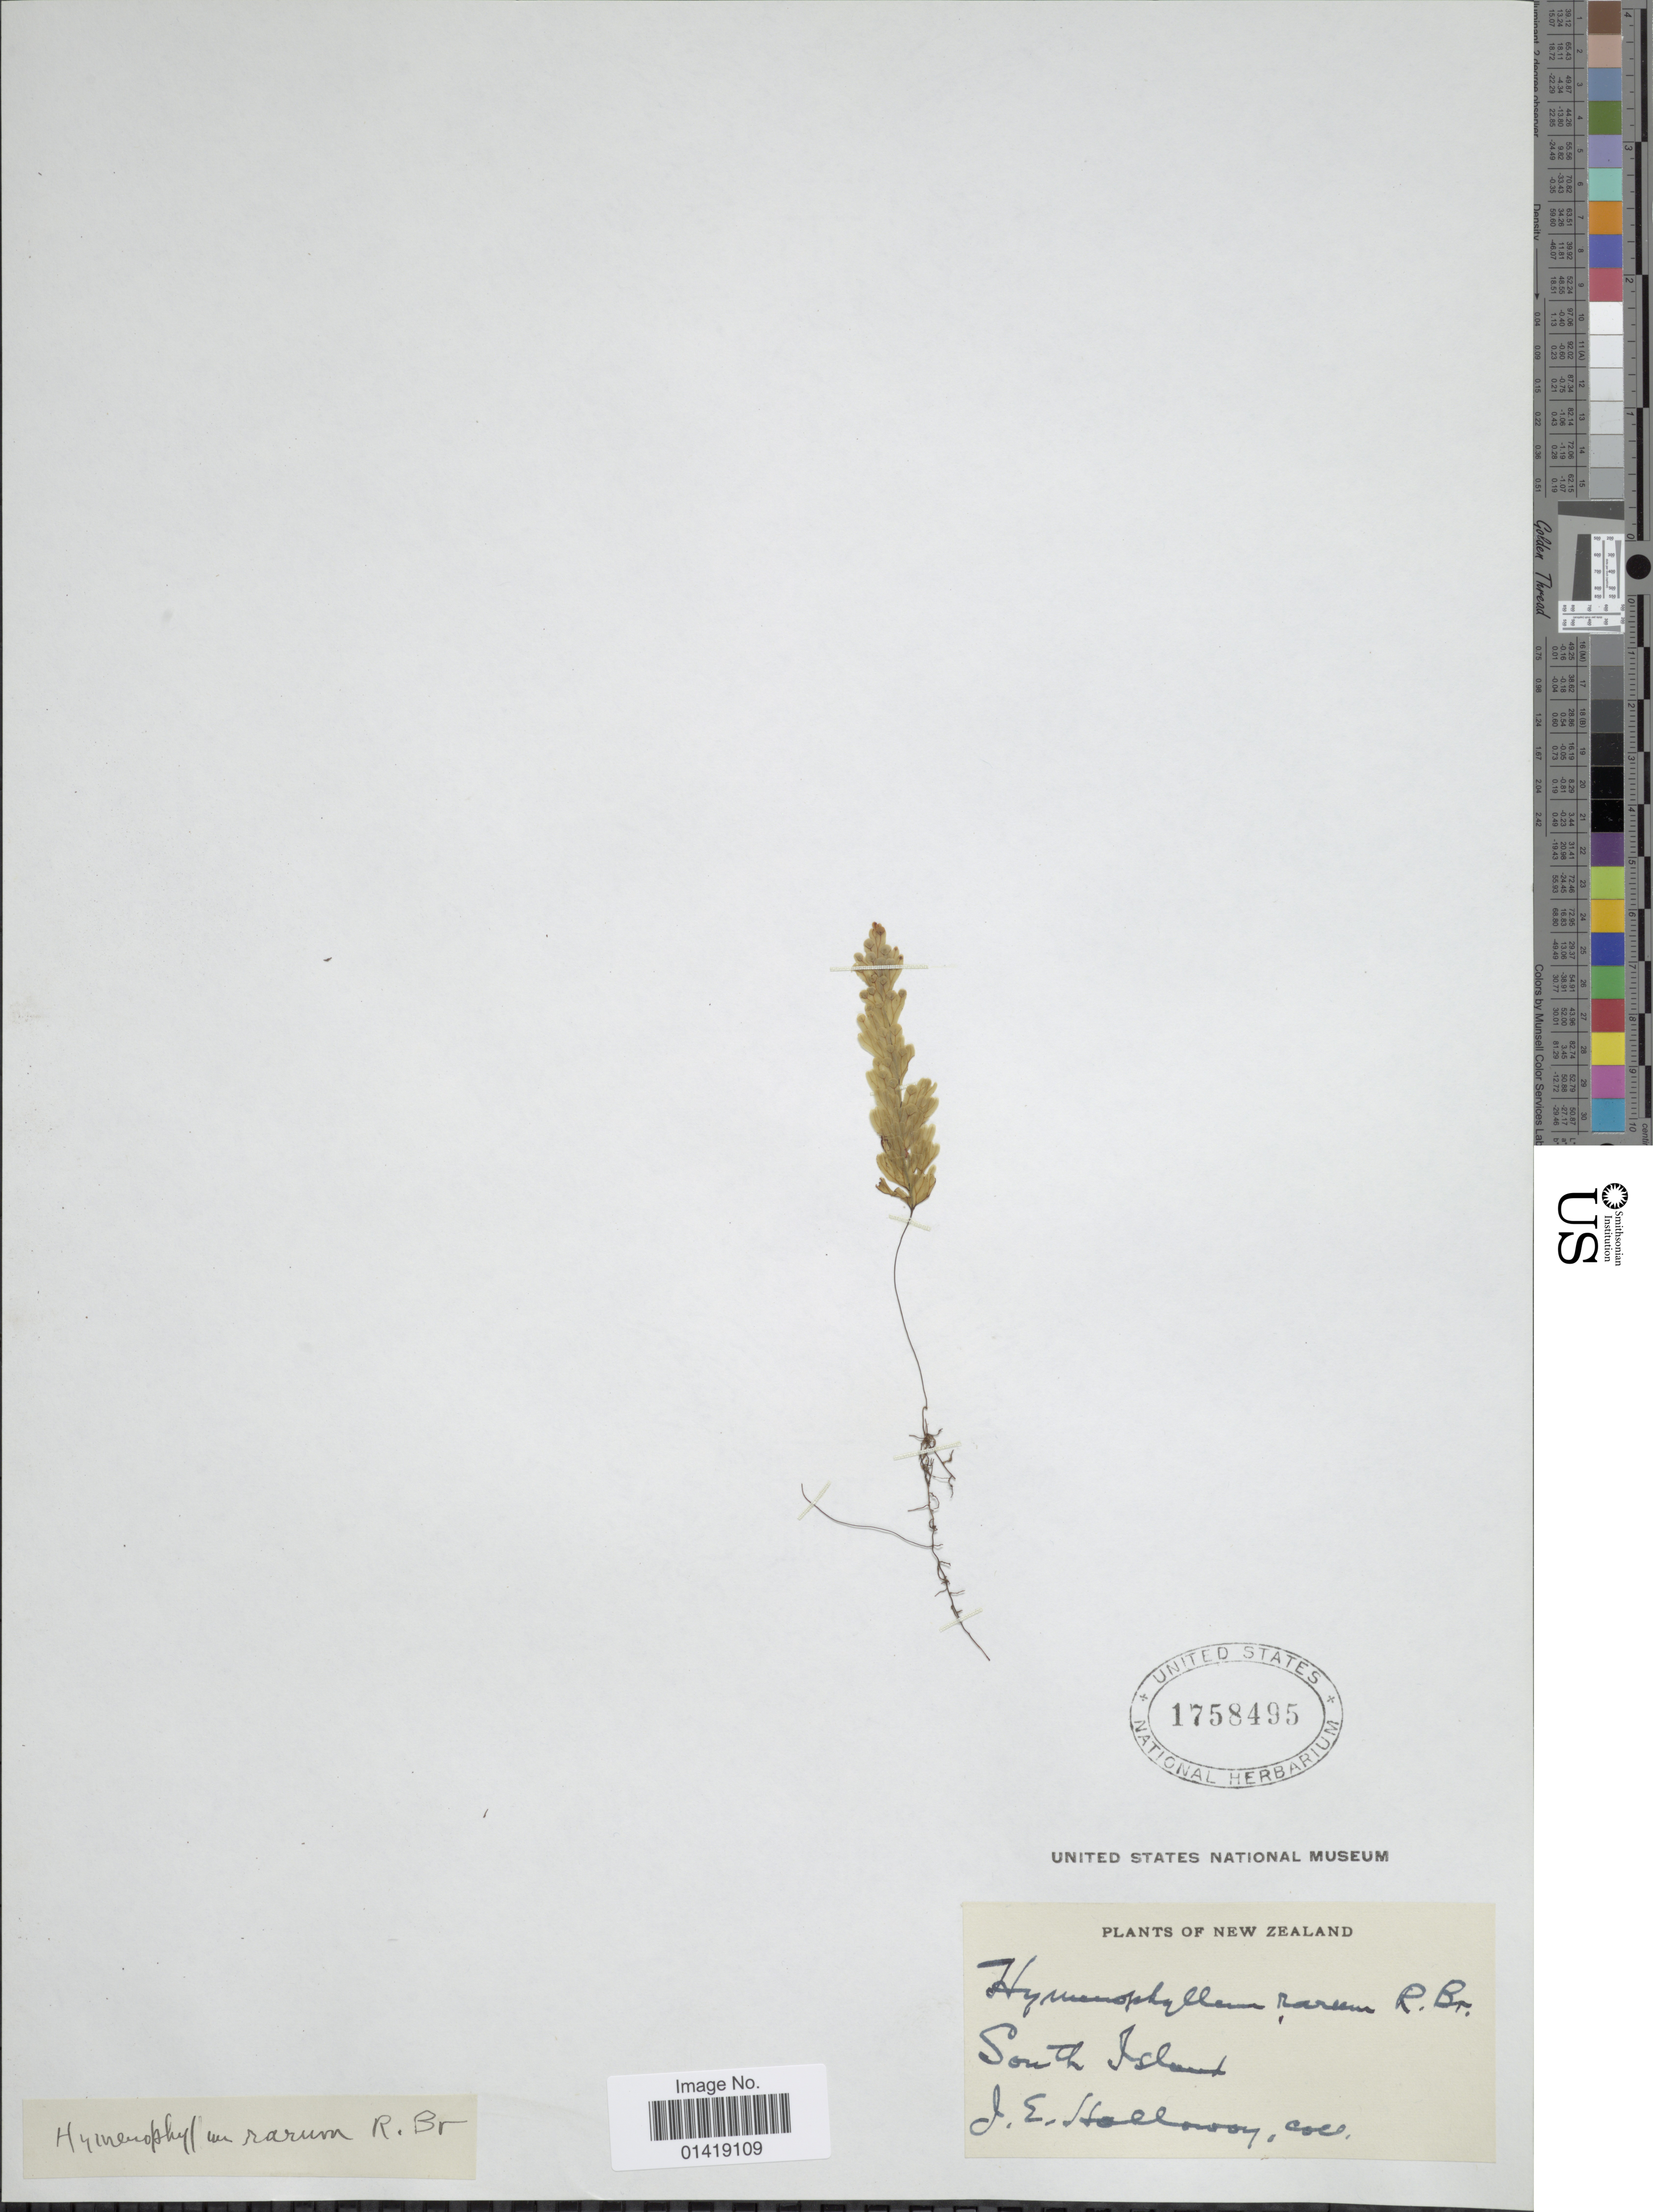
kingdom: Plantae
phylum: Tracheophyta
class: Polypodiopsida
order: Hymenophyllales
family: Hymenophyllaceae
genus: Hymenophyllum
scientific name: Hymenophyllum rarum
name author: R. Br.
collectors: J. Halloway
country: New Zealand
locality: South Island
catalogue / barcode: US 1758495